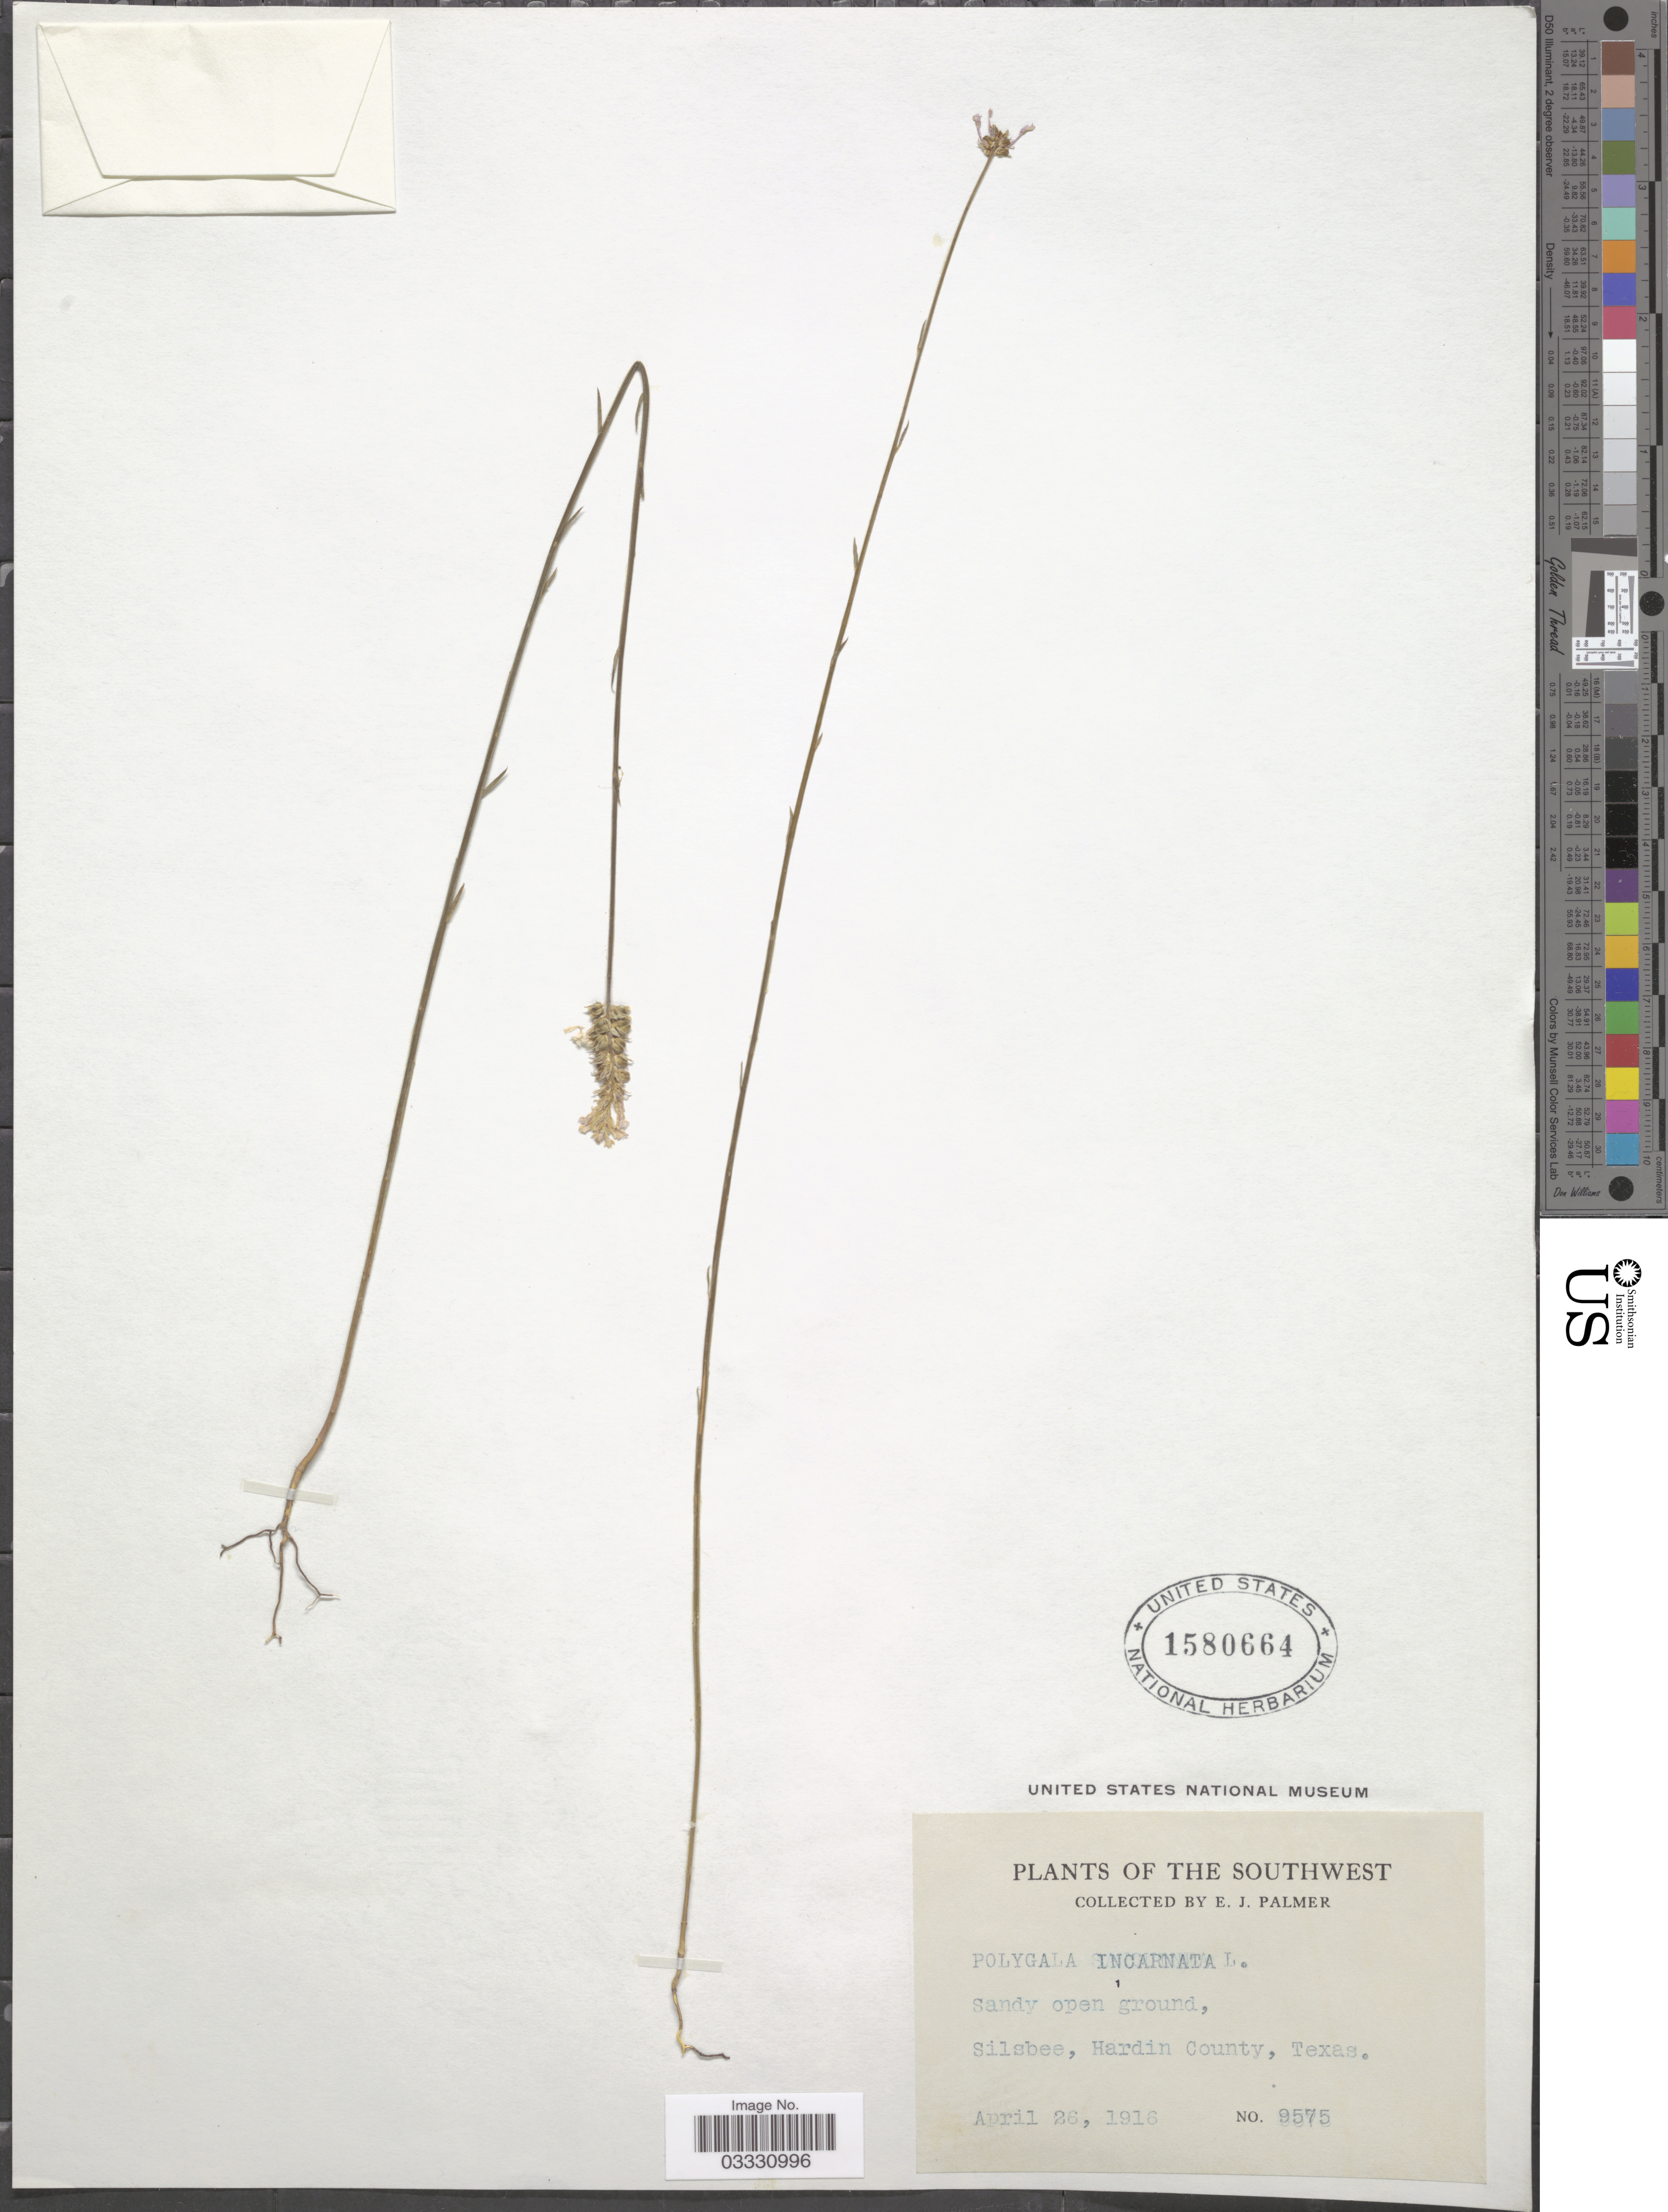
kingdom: Plantae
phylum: Tracheophyta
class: Magnoliopsida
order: Fabales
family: Polygalaceae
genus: Polygala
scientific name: Polygala incarnata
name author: L.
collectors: E. J. Palmer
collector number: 9575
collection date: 1916-04-26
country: United States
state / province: Texas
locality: The Southwest. Silsbee, Hardin County.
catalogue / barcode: US 1580664